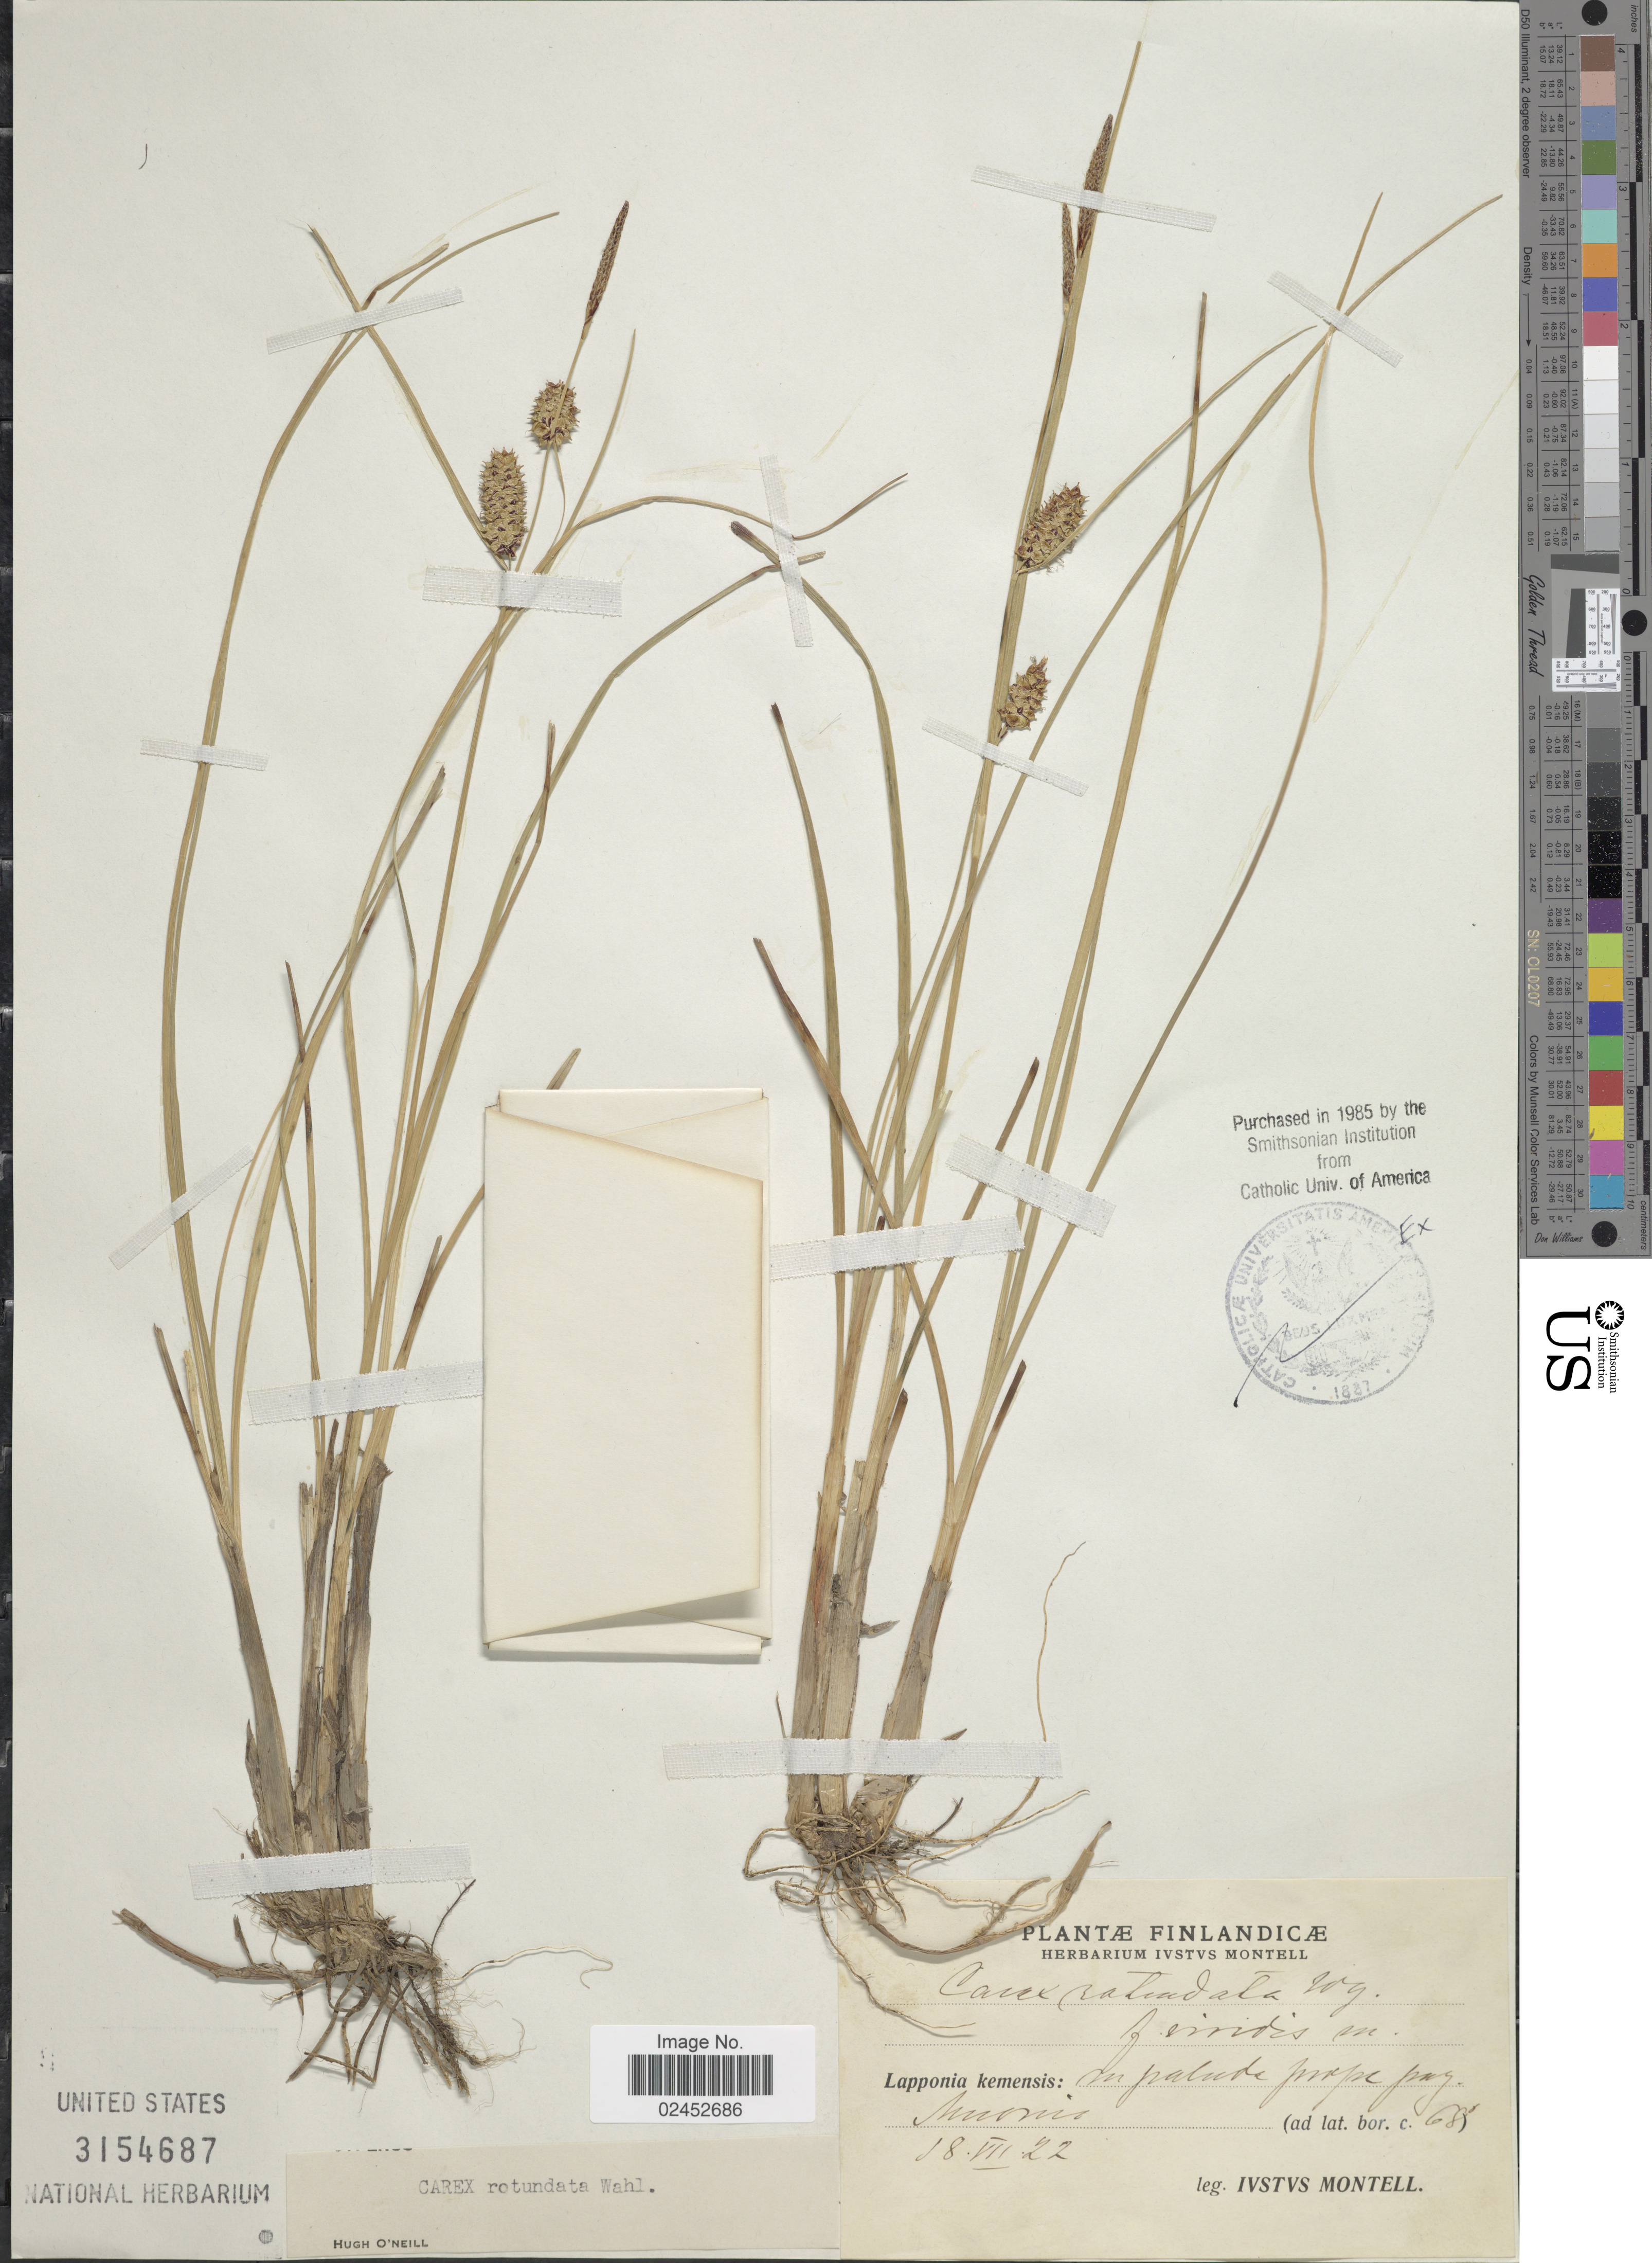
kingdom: Plantae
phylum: Tracheophyta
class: Liliopsida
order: Poales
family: Cyperaceae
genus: Carex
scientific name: Carex rotundata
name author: Wahlenb.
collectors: I. Montell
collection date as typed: Transcribed d/m/y: 18/7/22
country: Finland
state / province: Lappi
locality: Muonio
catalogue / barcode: US 3154687